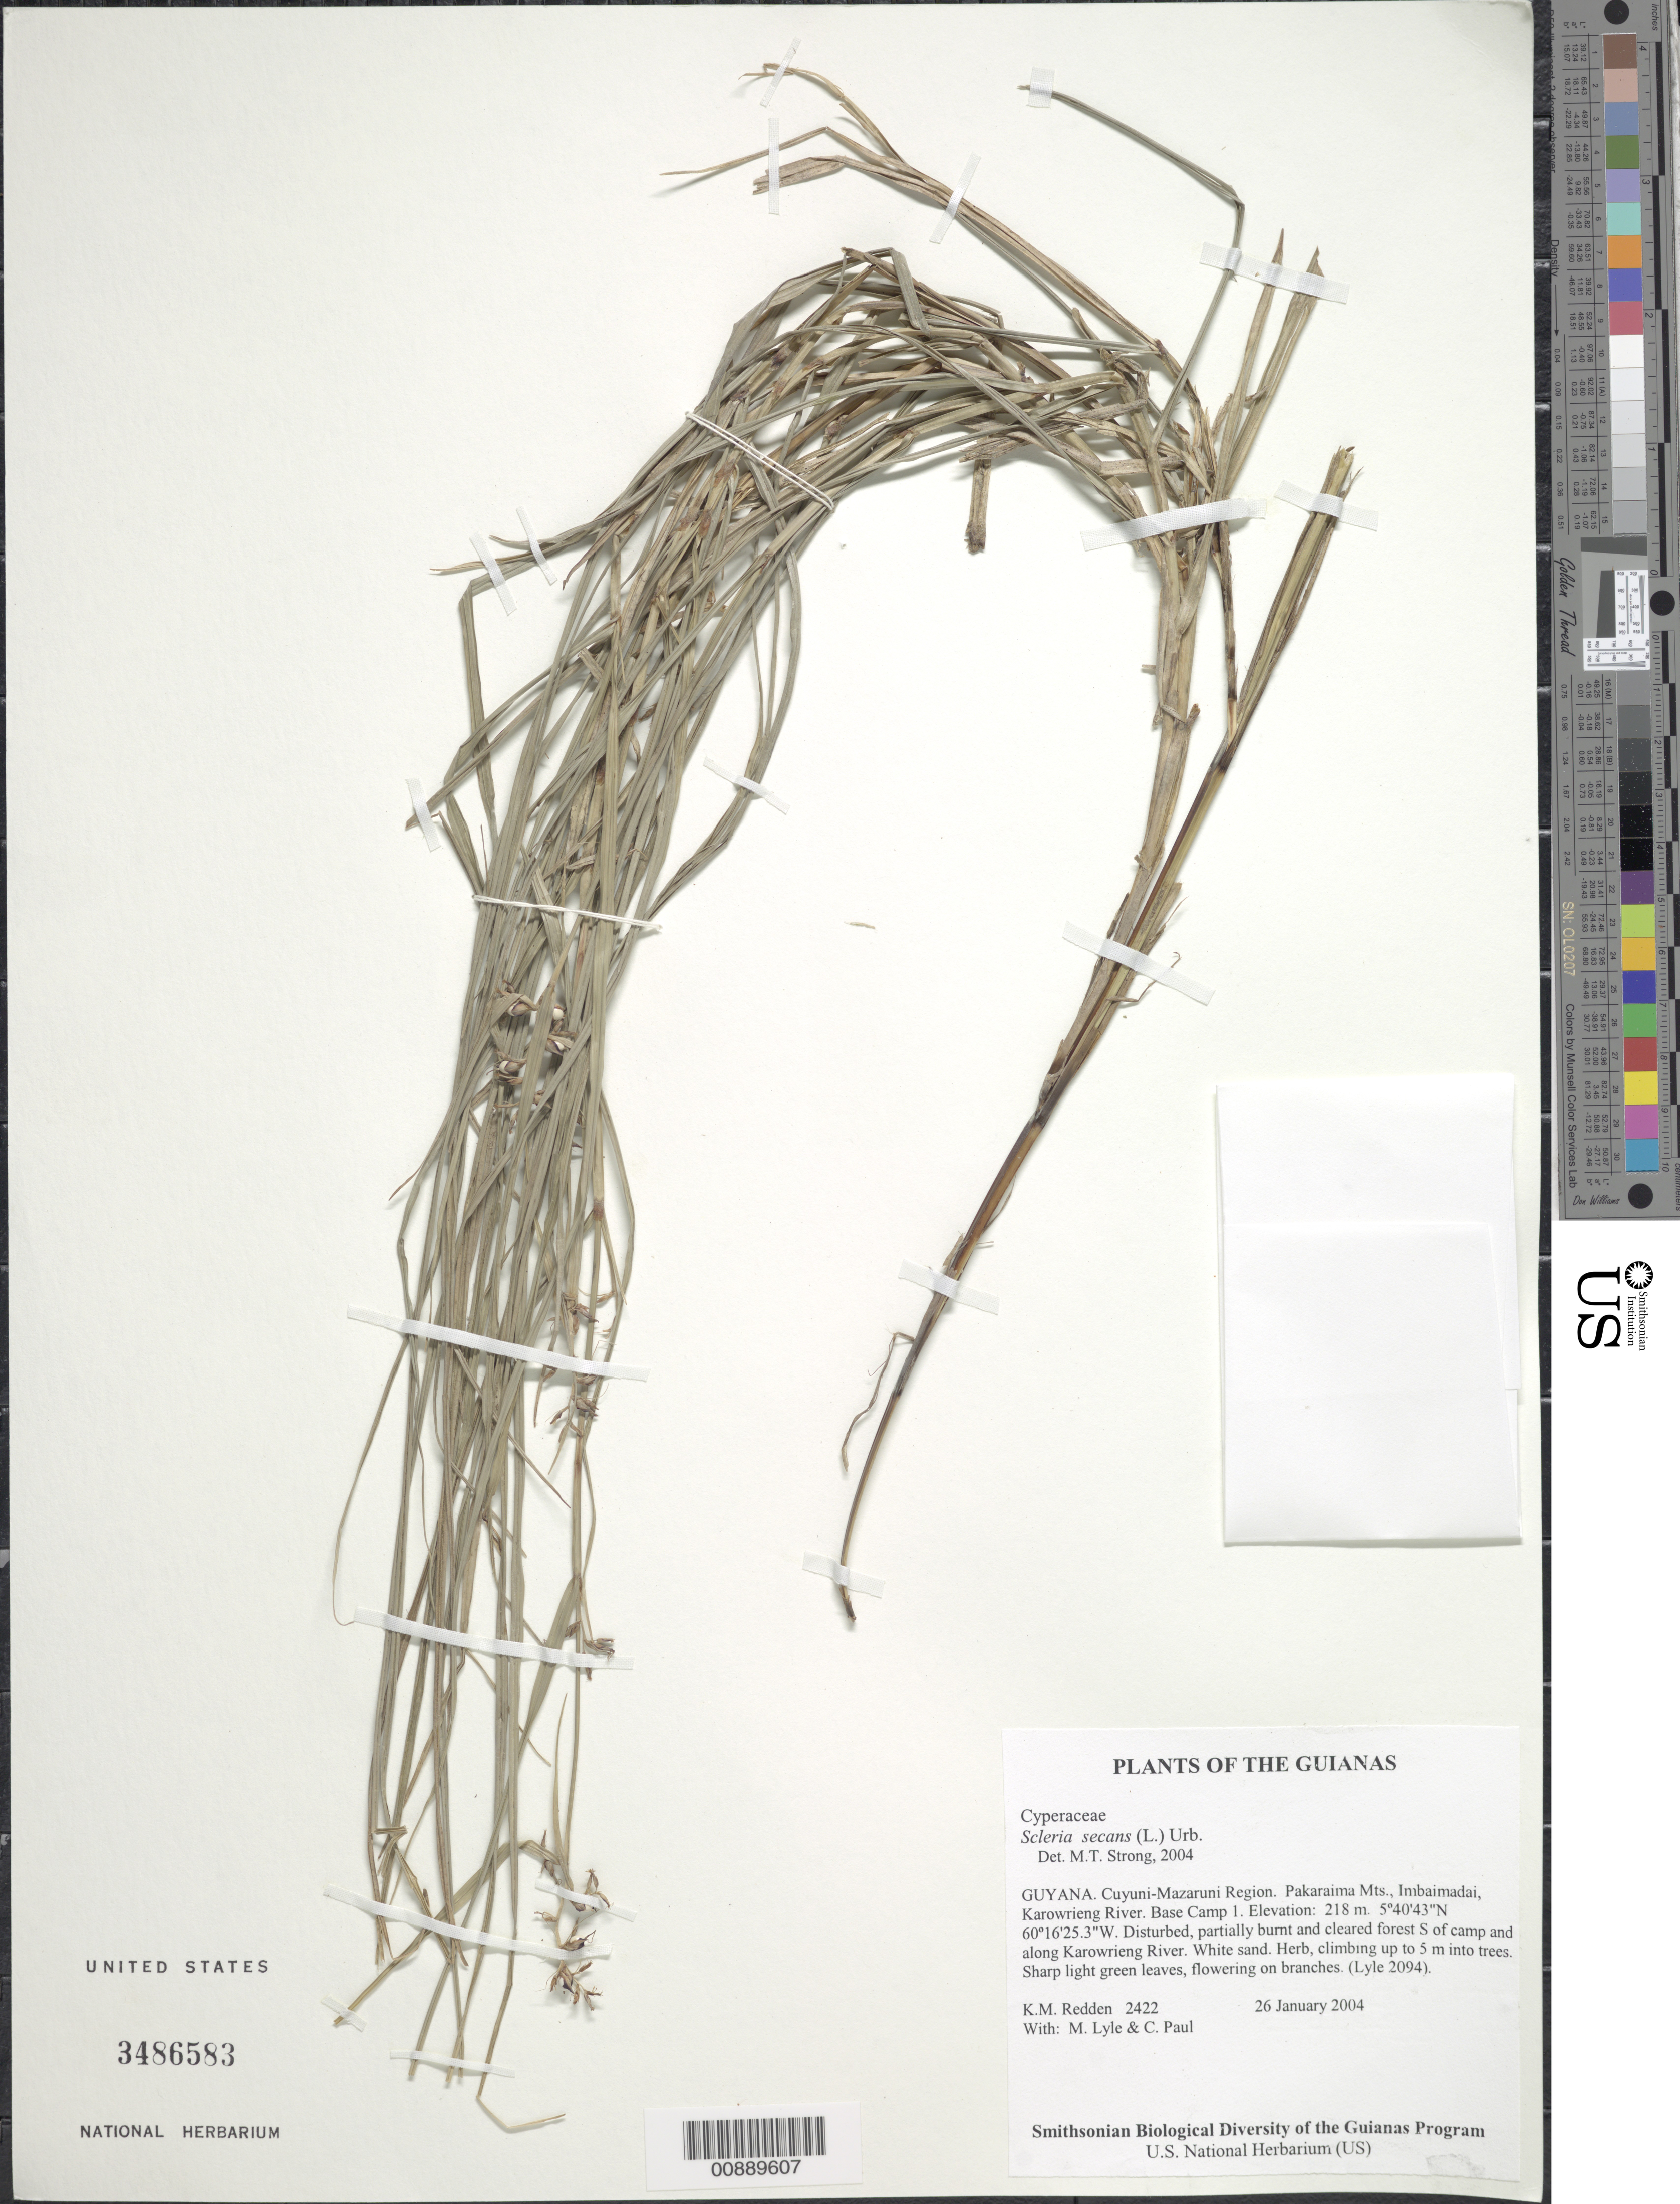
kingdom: Plantae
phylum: Tracheophyta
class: Liliopsida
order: Poales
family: Cyperaceae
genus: Scleria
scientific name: Scleria secans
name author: (L.) Urb.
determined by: Strong, M. T., (US), Smithsonian Institution - National Museum of Natural History (UNITED STATES)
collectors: K. M. Redden, M. Lyle & C. Paul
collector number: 2422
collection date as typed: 26 January 2004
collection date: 2004-01-26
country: Guyana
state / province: Cuyuni-Mazaruni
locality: Pakaraima Mts., Imbaimadai, Karowrieng River. Base Camp 1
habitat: Disturbed, partially burnt and cleared forest S of camp and along Karowrieng River. White sand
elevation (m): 218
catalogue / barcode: US 3486583